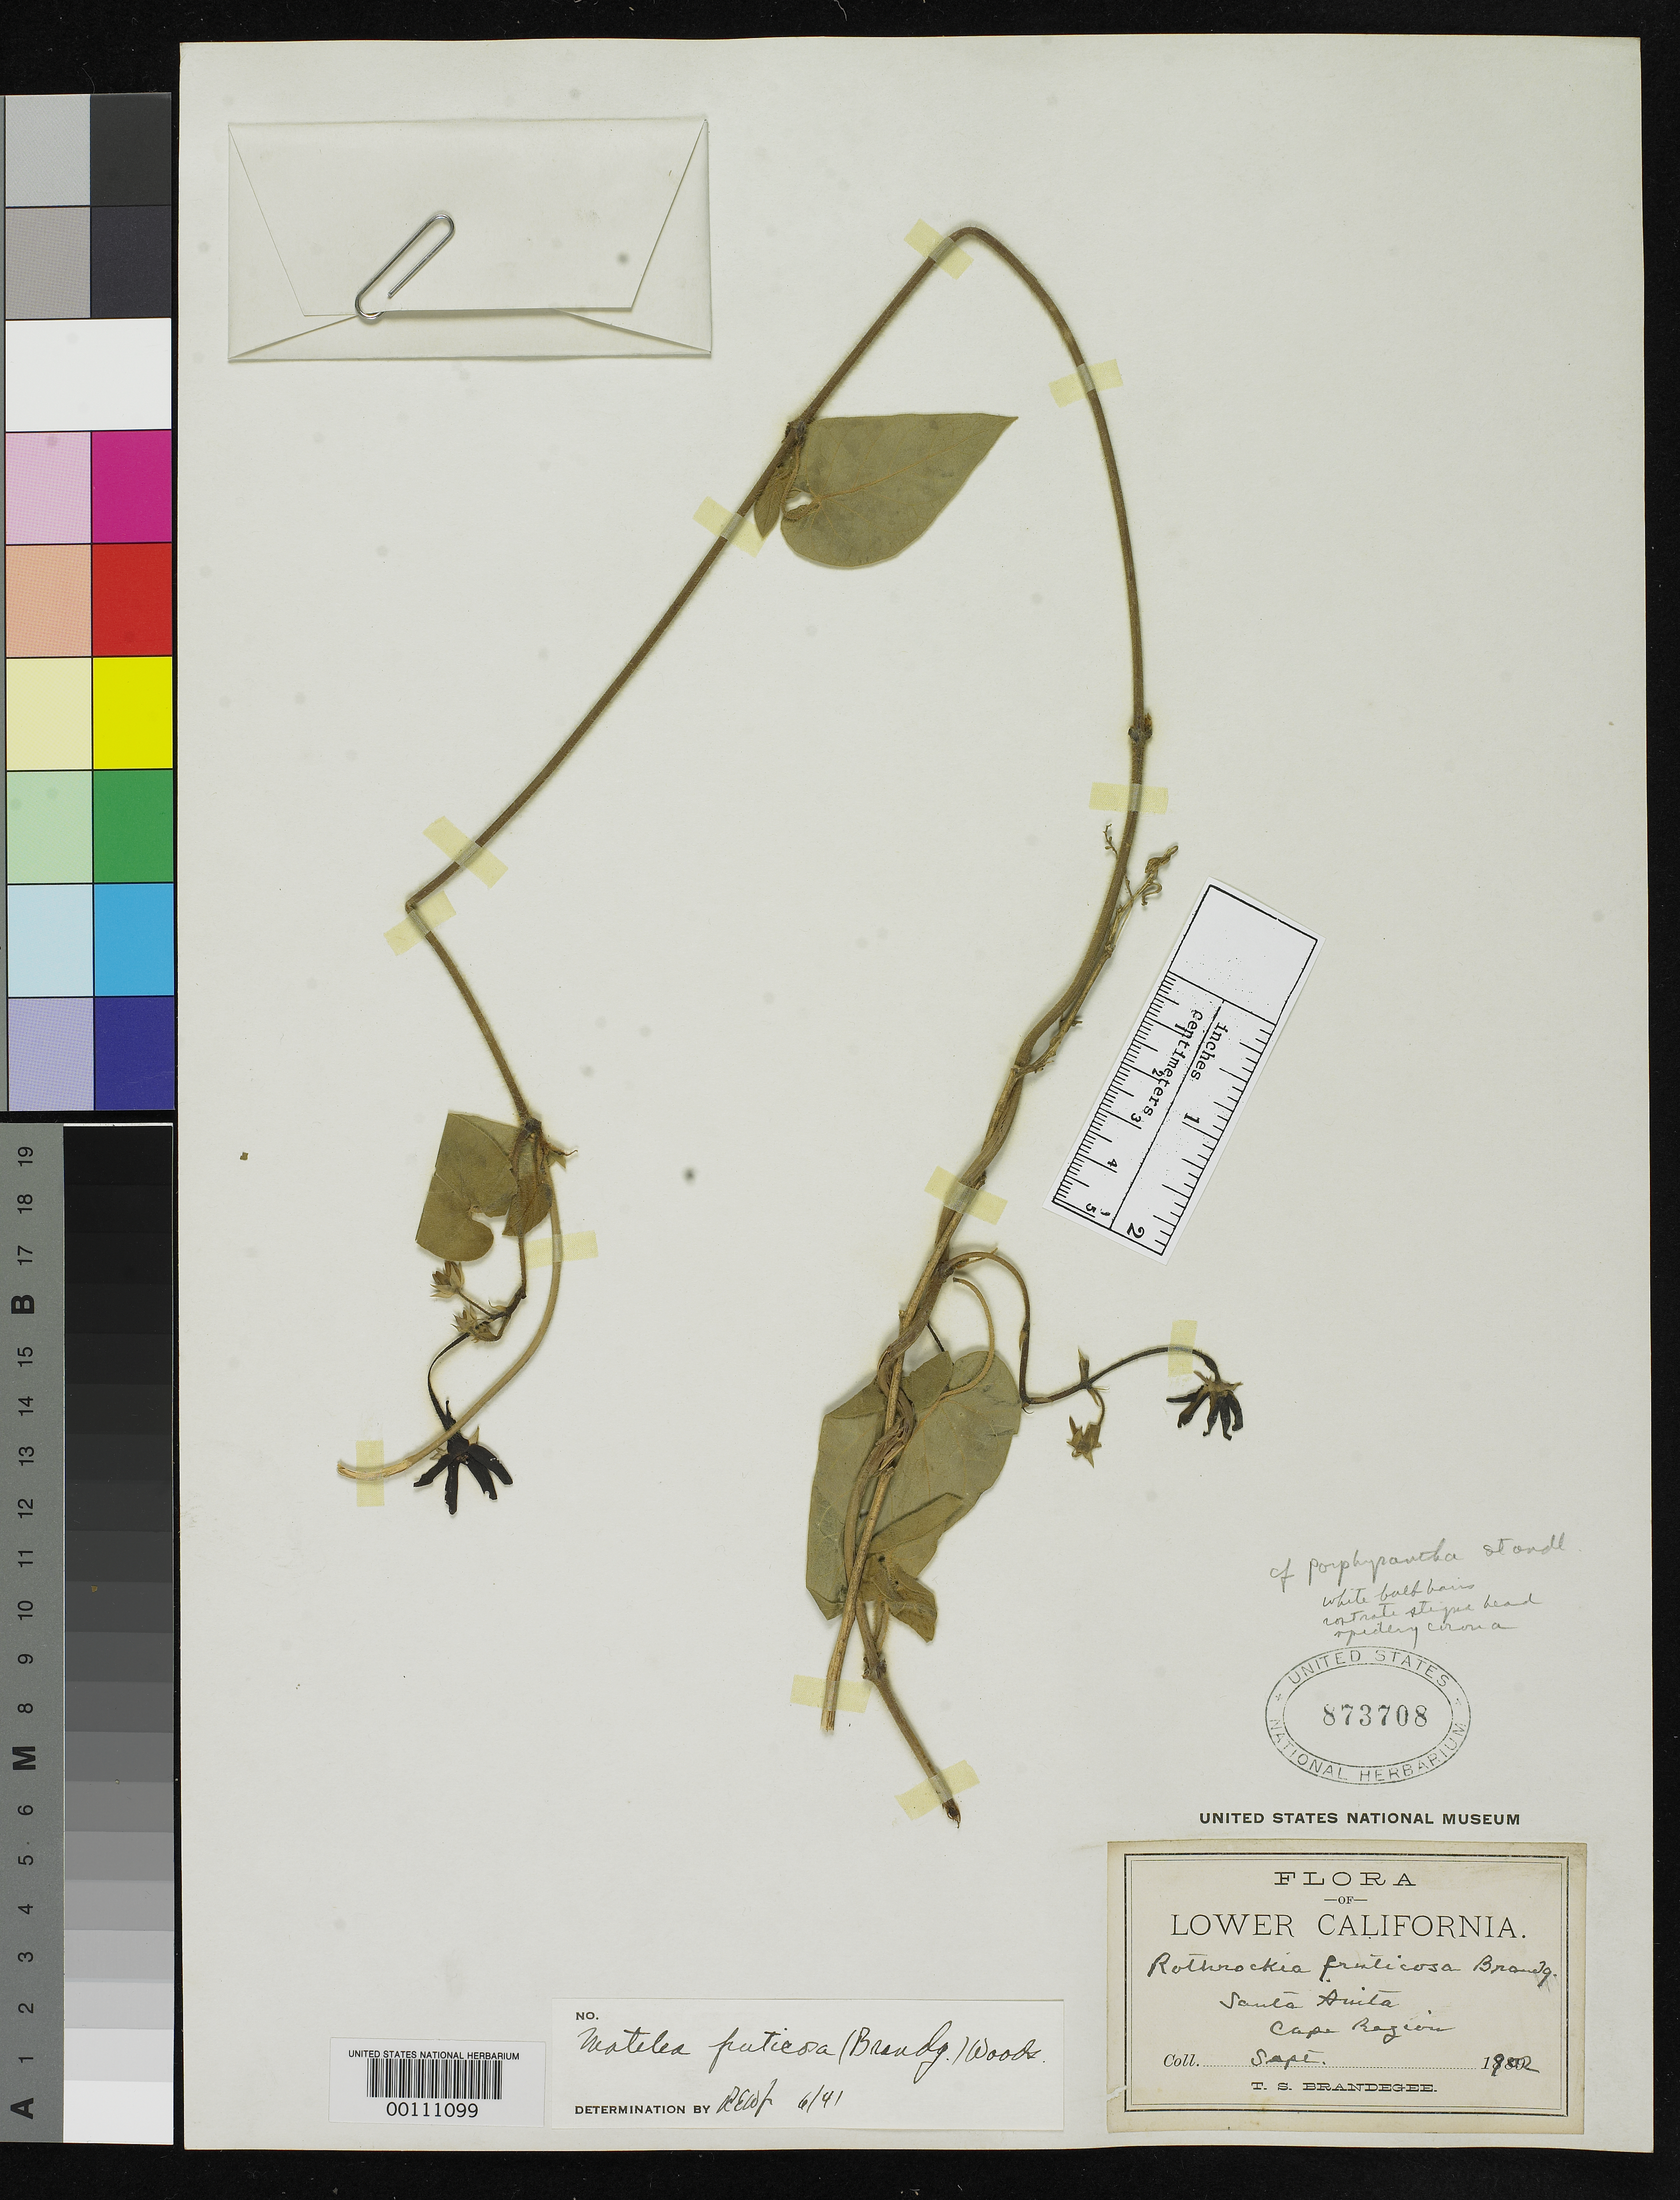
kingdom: Plantae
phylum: Tracheophyta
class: Magnoliopsida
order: Gentianales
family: Apocynaceae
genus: Rothrockia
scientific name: Rothrockia fruticosa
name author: Brandegee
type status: Type Collection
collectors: T. S. Brandegee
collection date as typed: Sep 1902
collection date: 1902-09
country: Mexico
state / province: Baja California Sur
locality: Near Santa Anita, Cape Region.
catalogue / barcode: US 873708